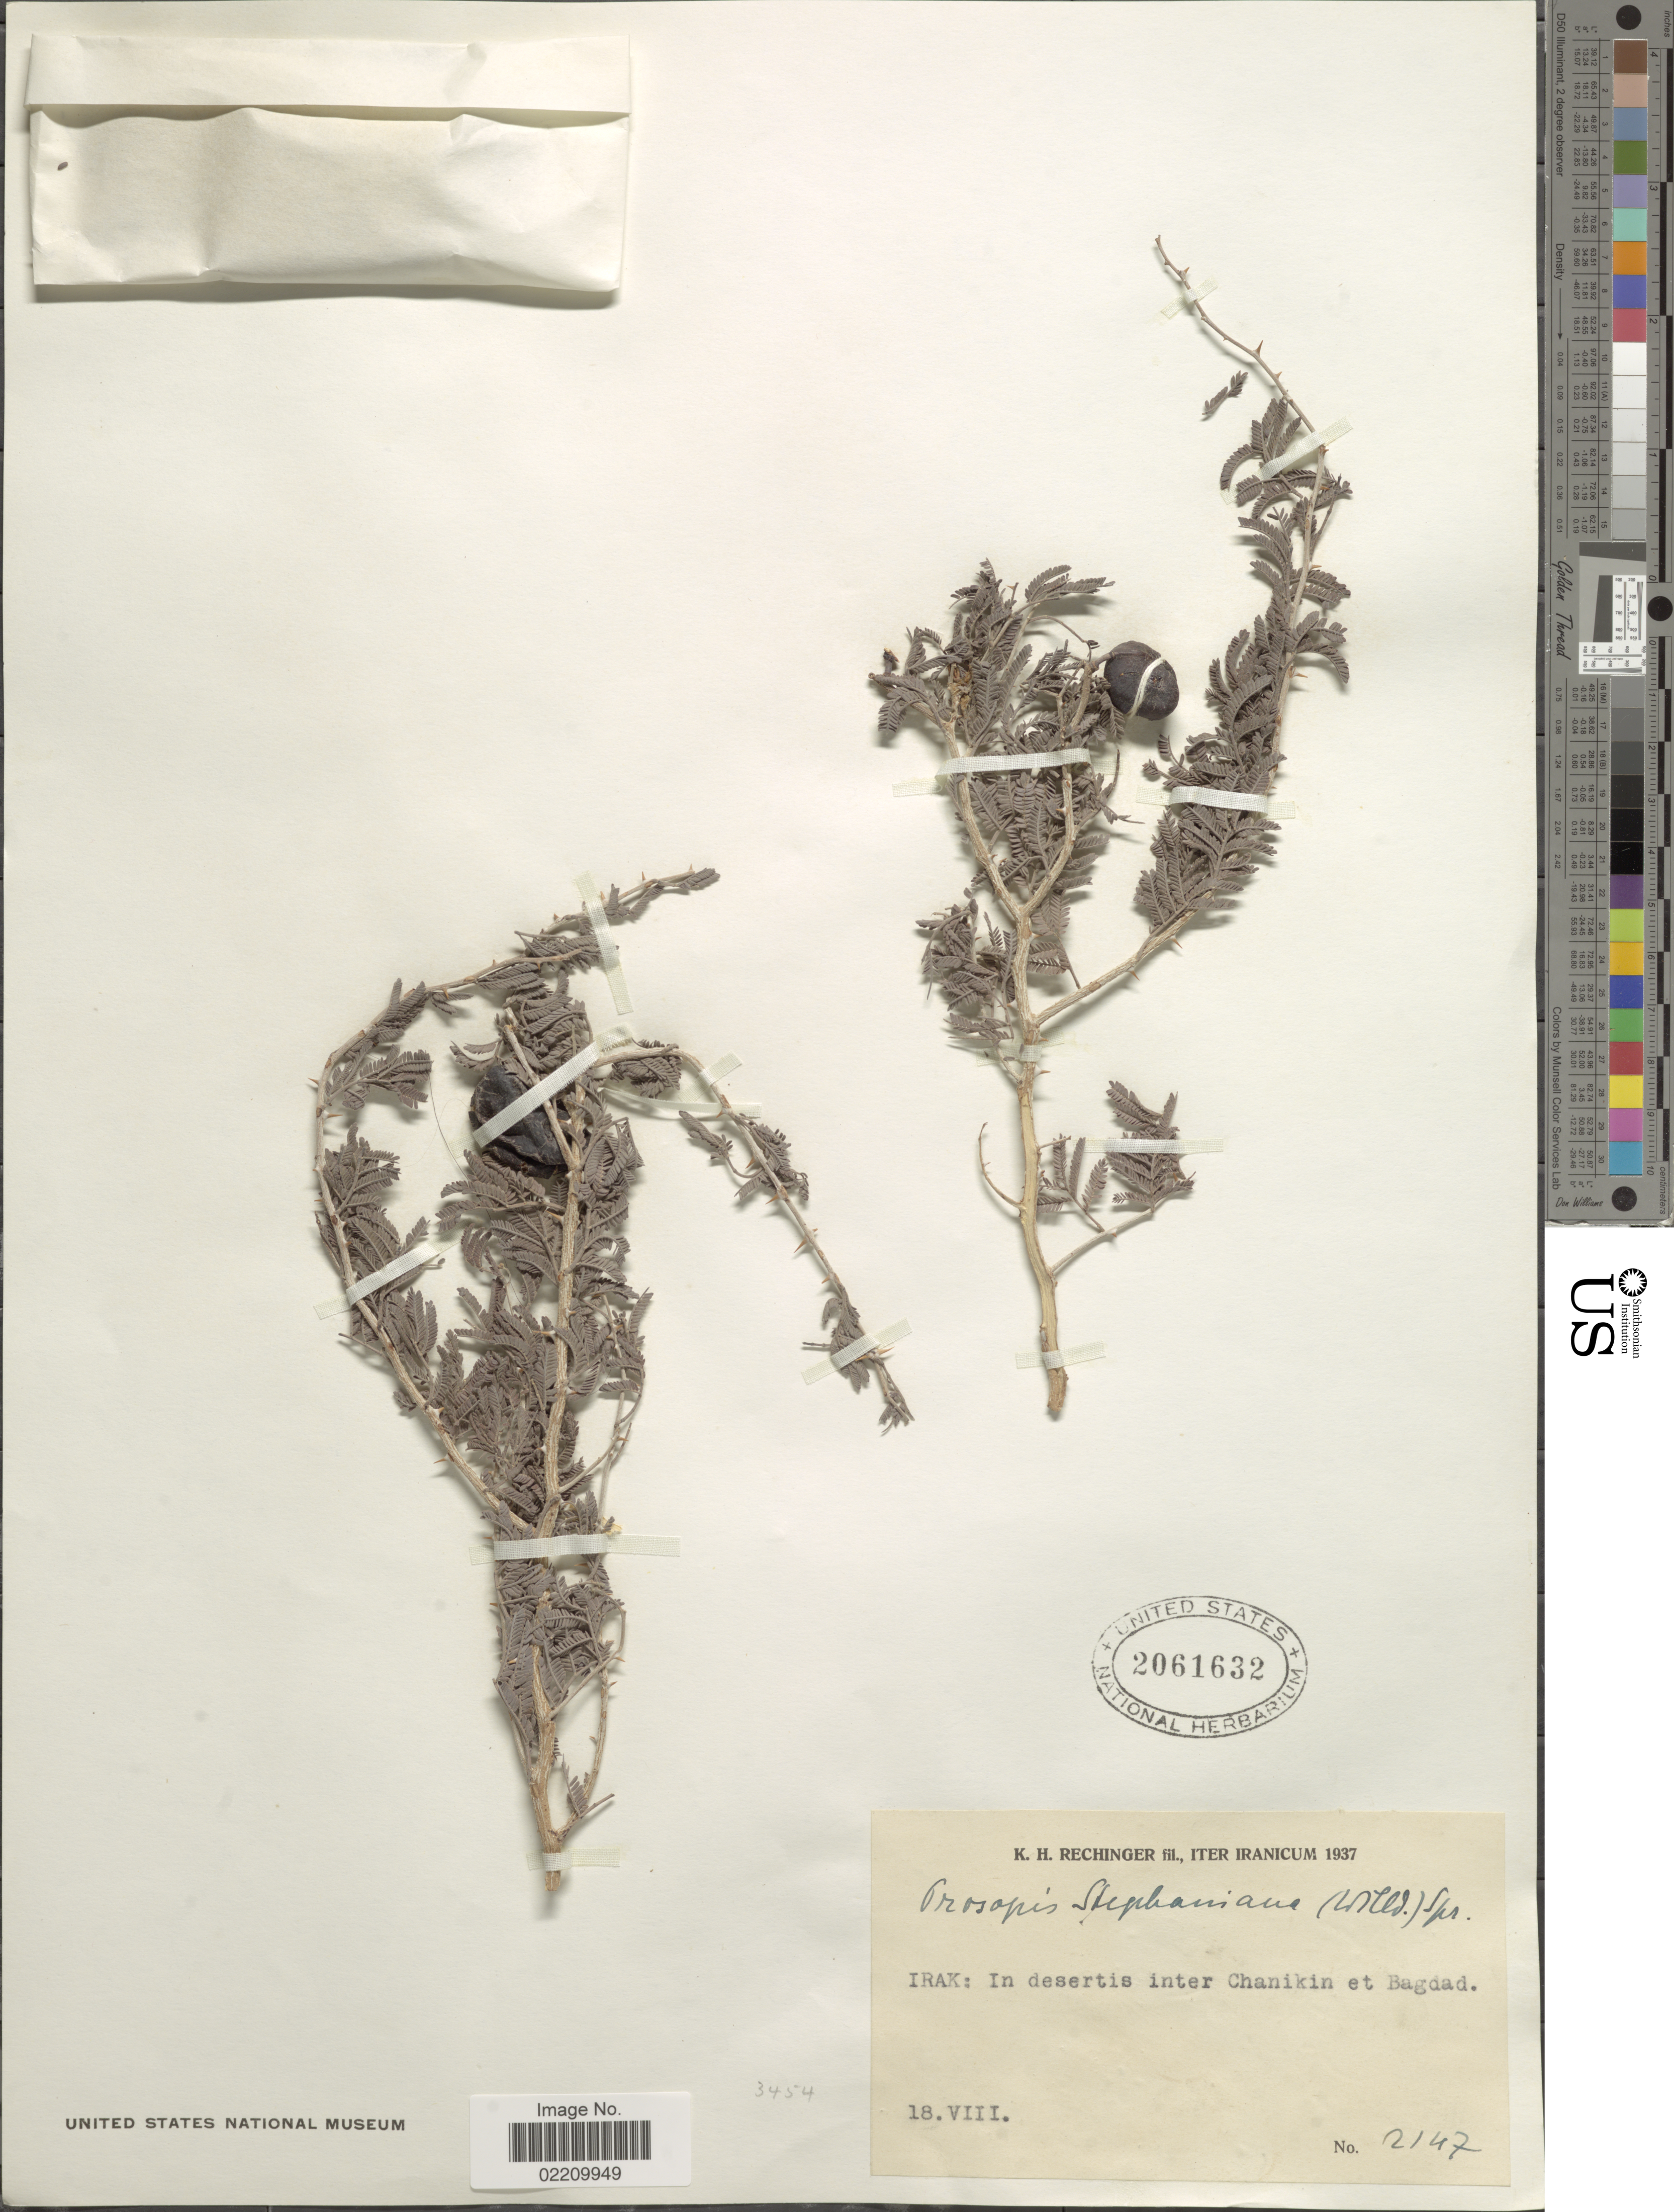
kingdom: Plantae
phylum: Tracheophyta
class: Magnoliopsida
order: Fabales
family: Fabaceae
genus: Prosopis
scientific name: Prosopis farcta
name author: (Banks & Sol.) J.F. Macbr.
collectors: K. H. Rechinger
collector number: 2147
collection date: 1937-08-18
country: Iraq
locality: Inter Chanikin et Bagdad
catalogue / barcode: US 2061632